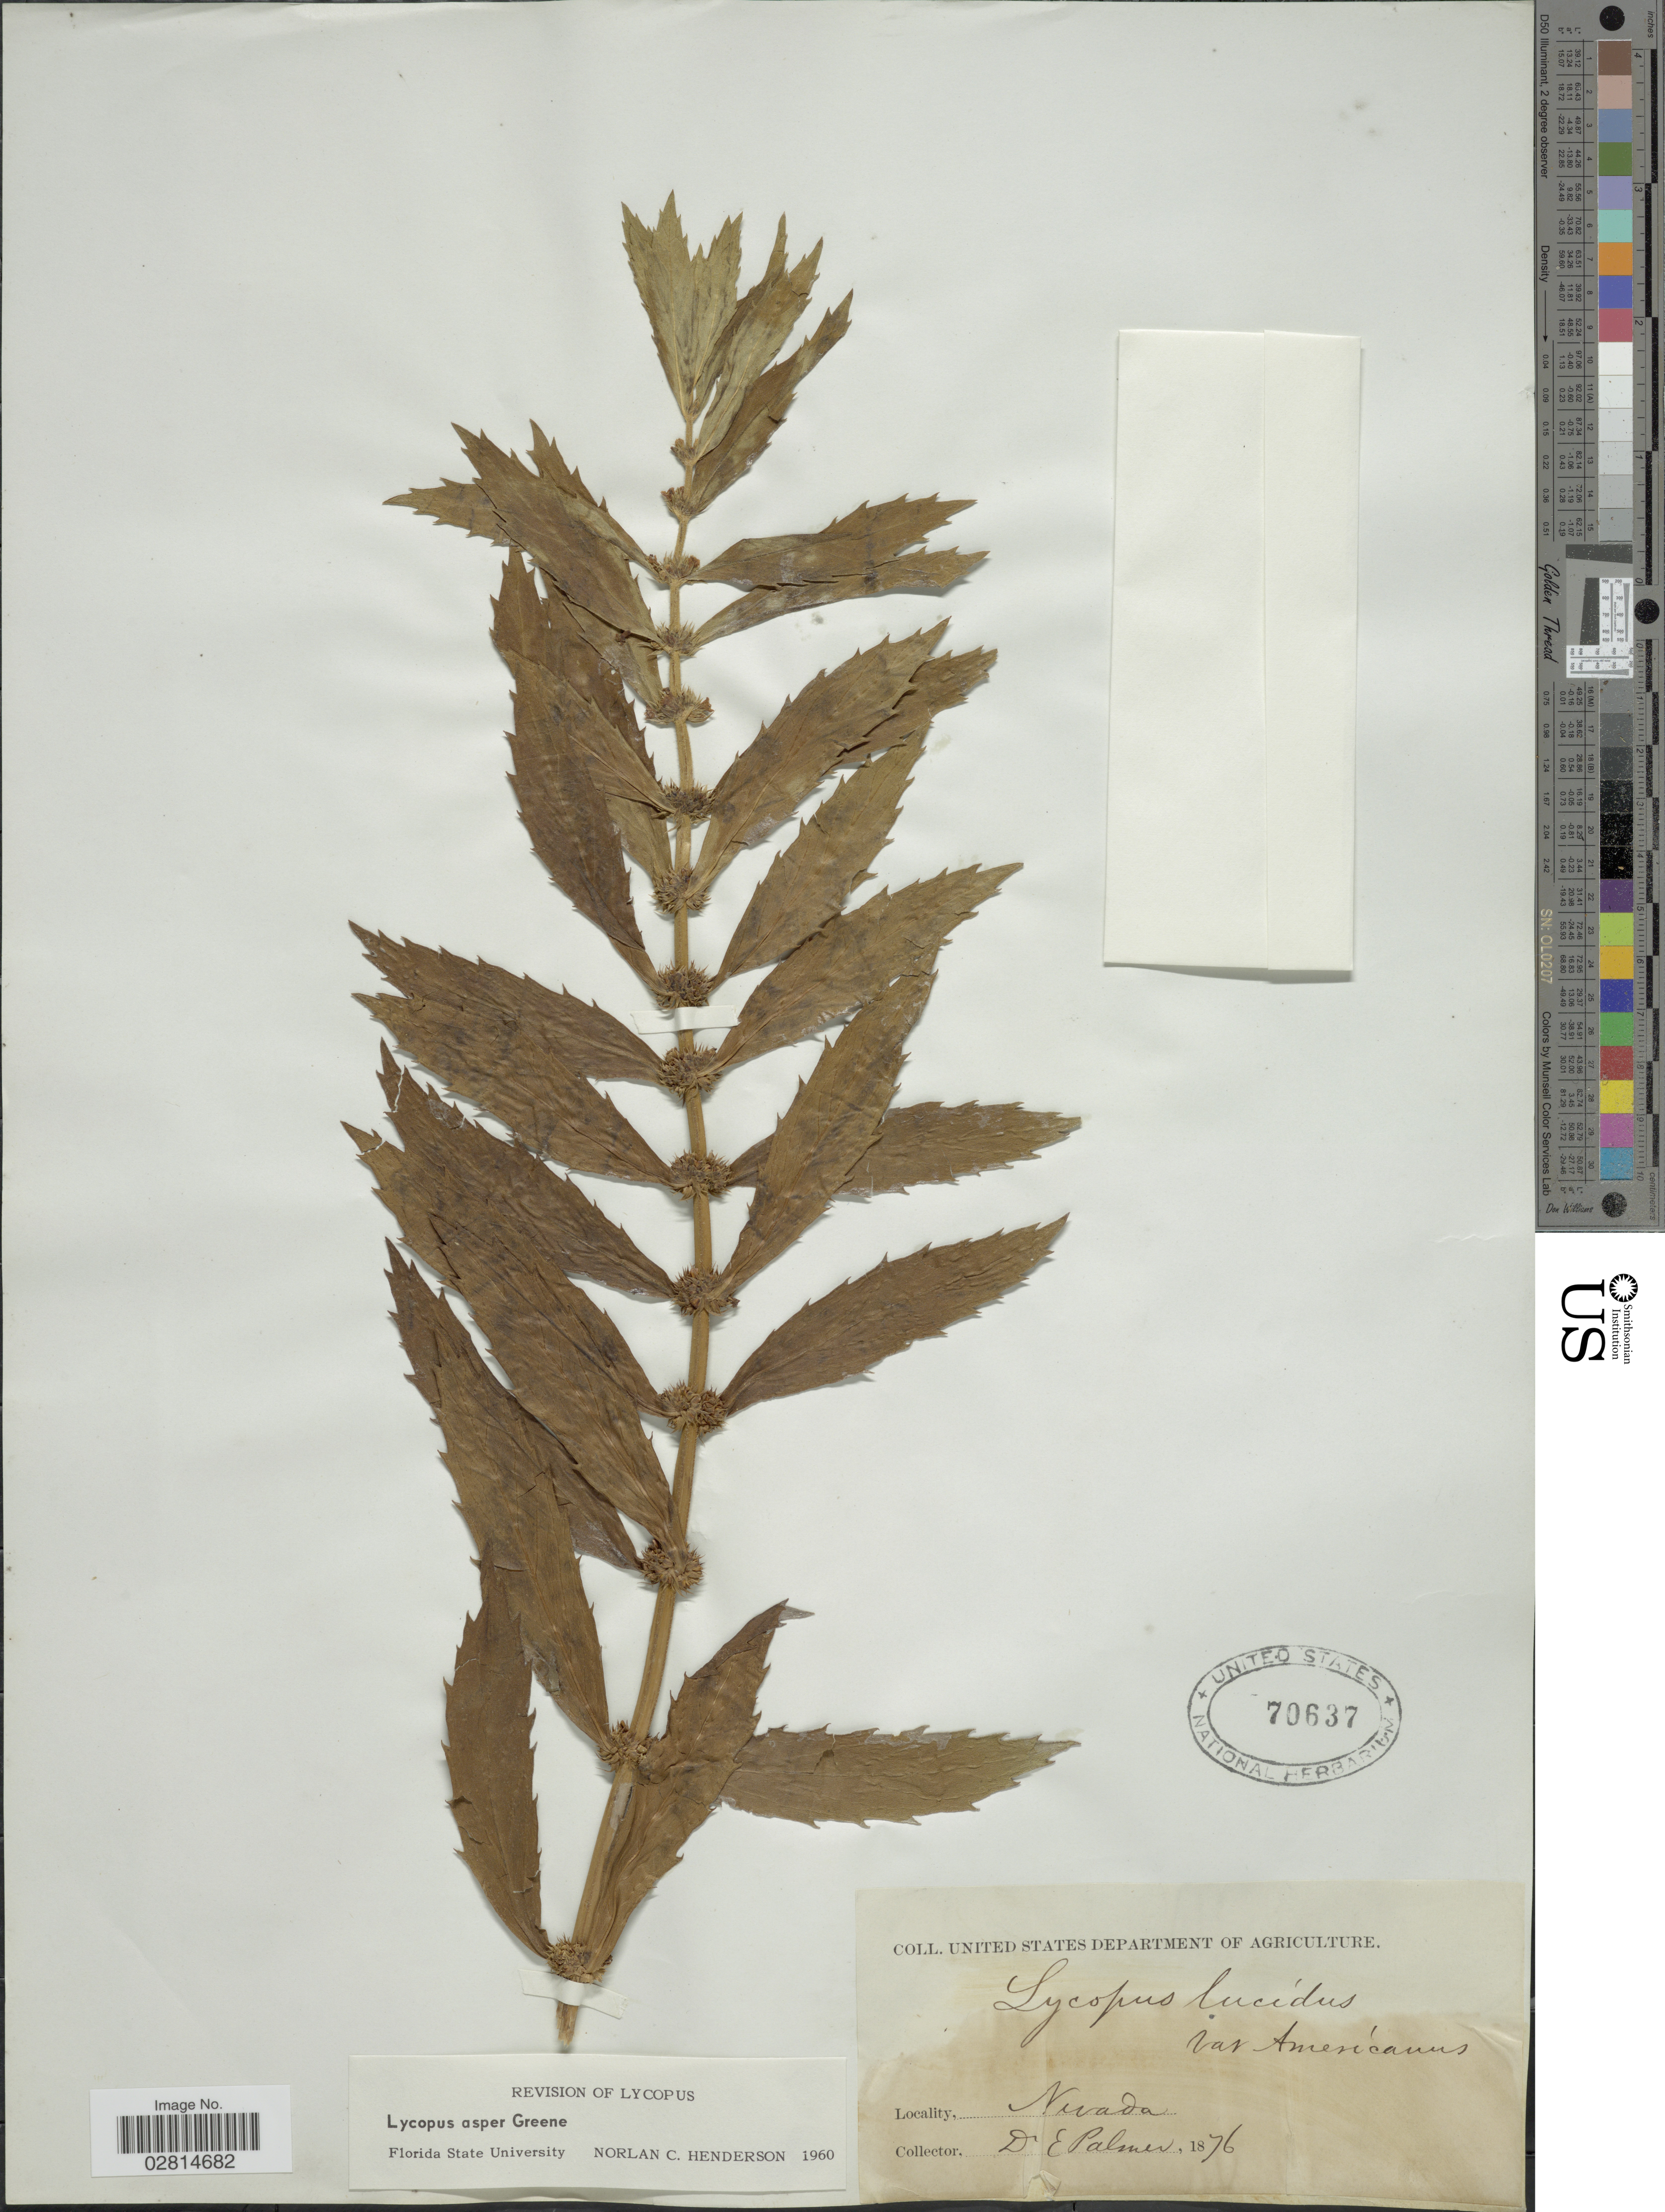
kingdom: Plantae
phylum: Tracheophyta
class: Magnoliopsida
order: Lamiales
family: Lamiaceae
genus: Lycopus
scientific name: Lycopus asper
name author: Greene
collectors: E. Palmer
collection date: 1876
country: United States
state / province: Nevada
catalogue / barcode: US 70637